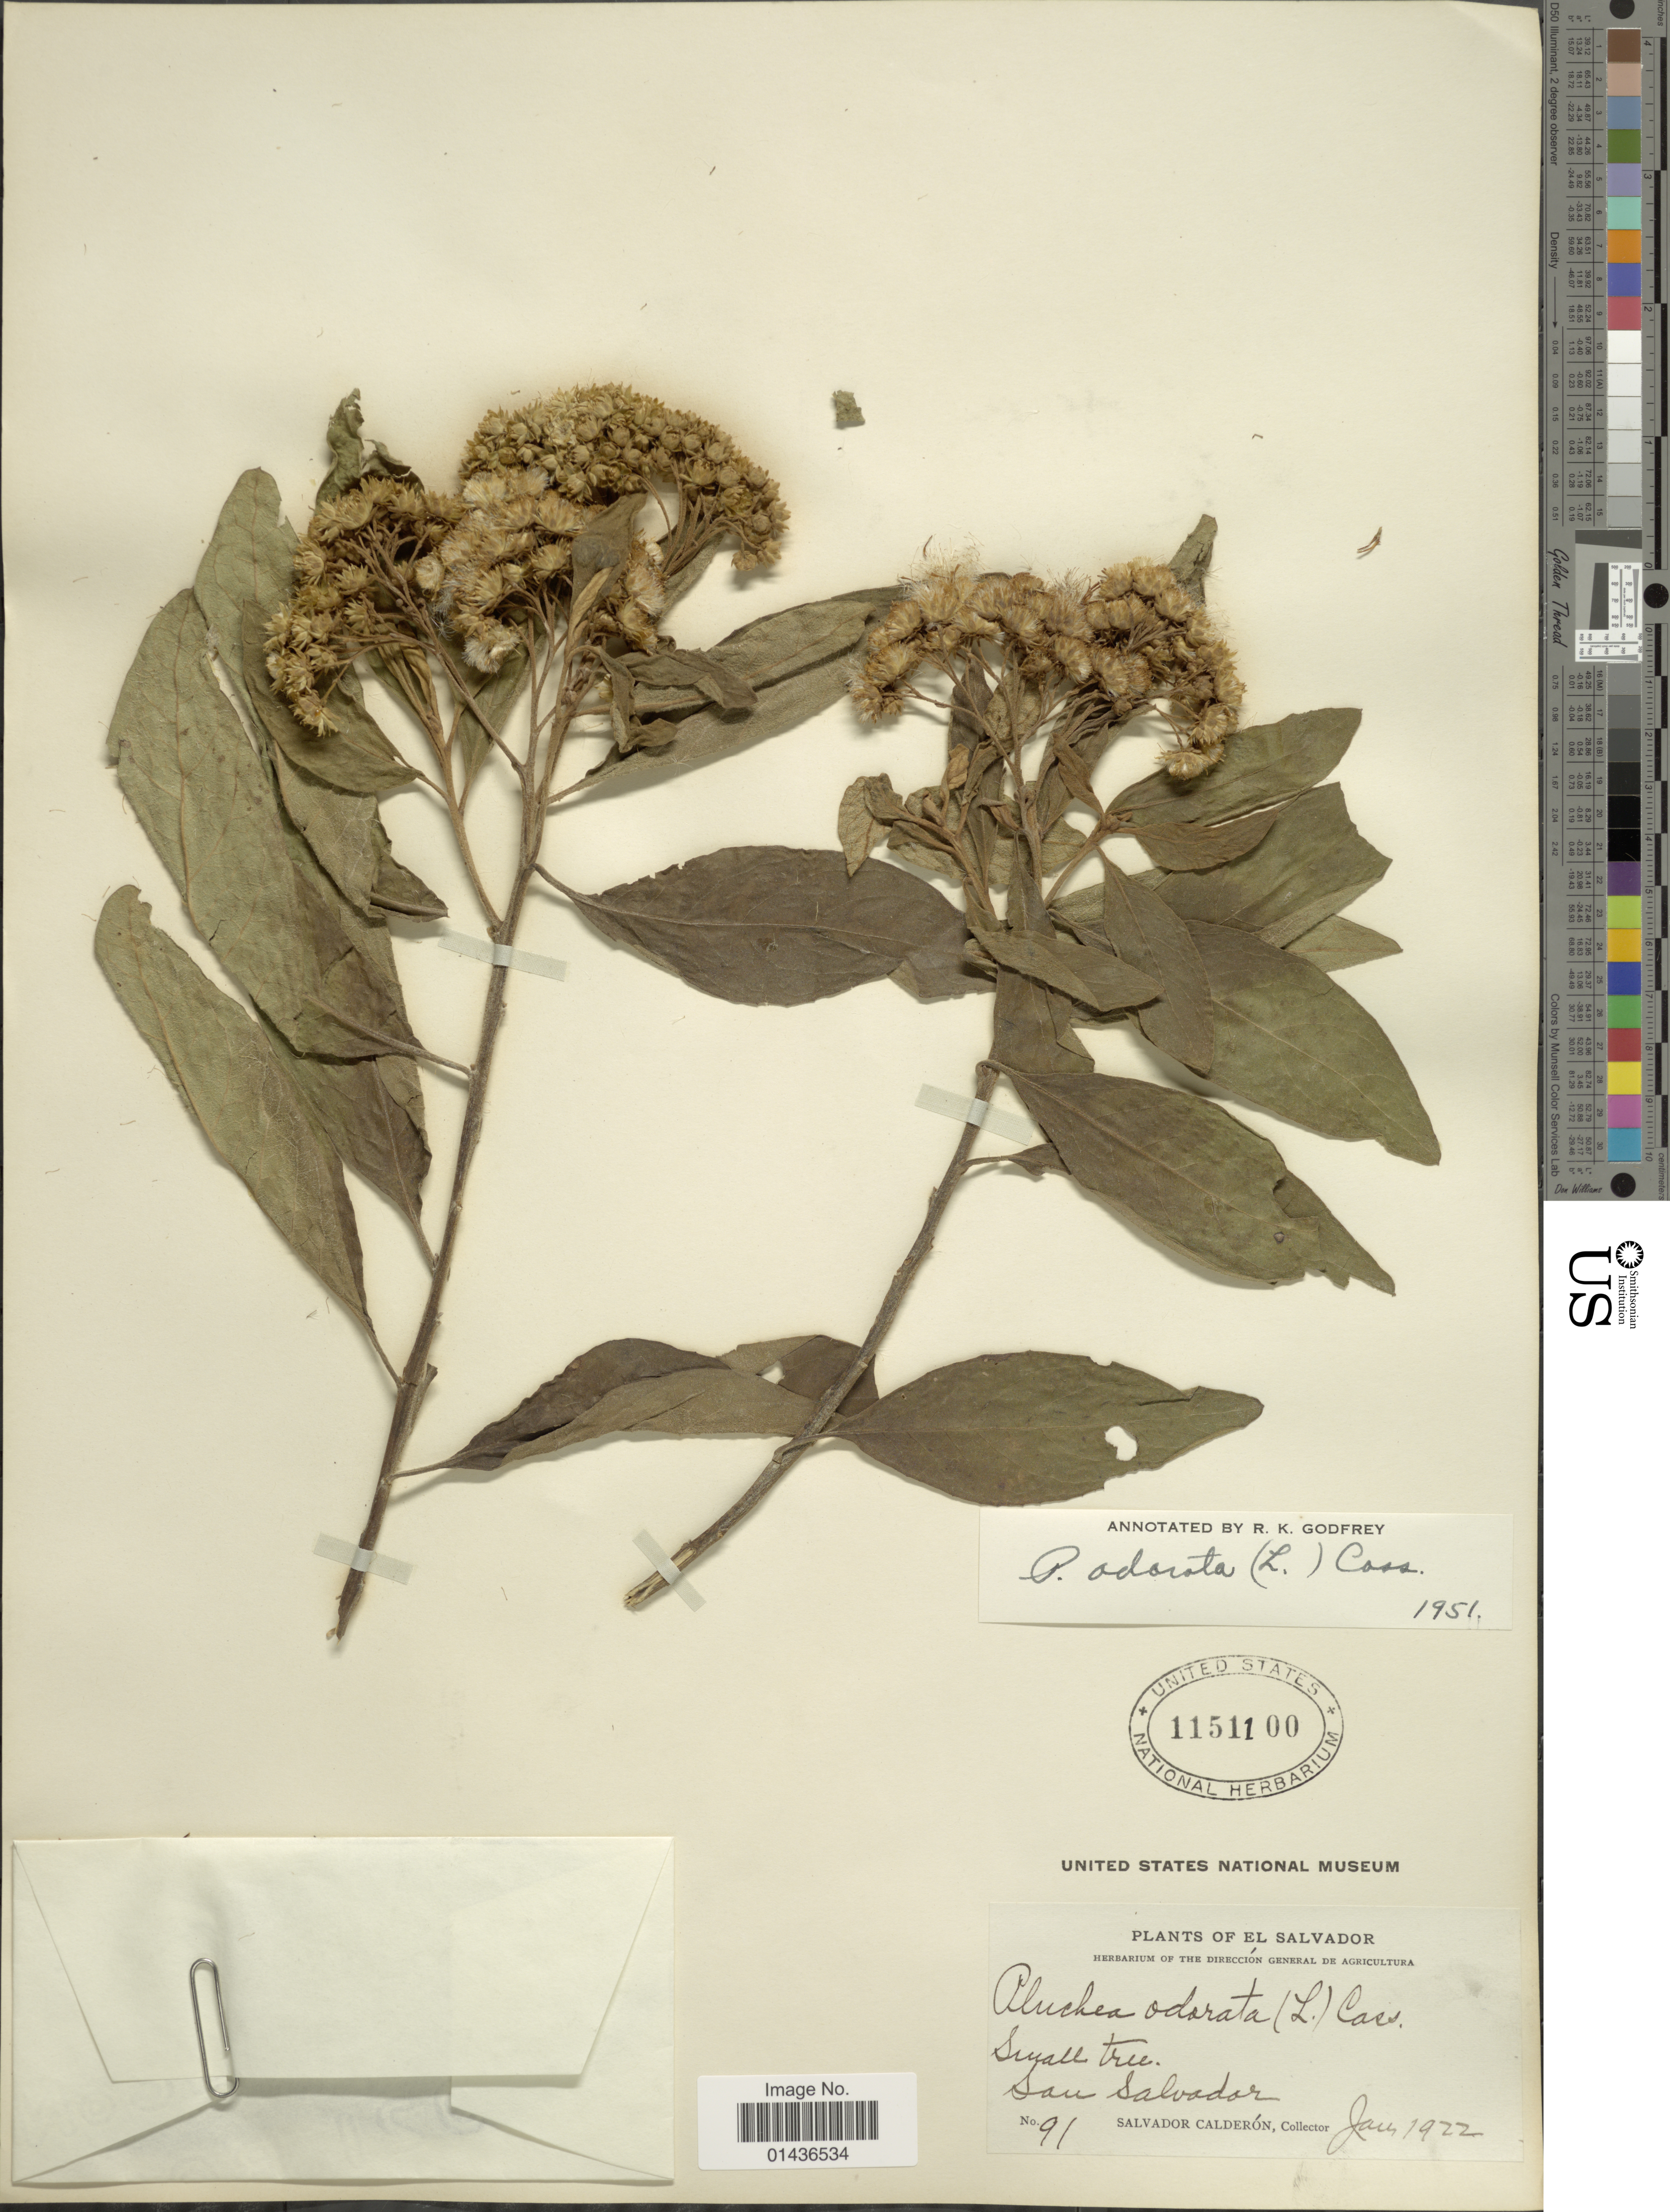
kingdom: Plantae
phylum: Tracheophyta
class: Magnoliopsida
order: Asterales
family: Asteraceae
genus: Pluchea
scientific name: Pluchea carolinensis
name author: (Jacq.) D. Don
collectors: S. Calderón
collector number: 91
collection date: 1922-01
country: El Salvador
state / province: San Salvador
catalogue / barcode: US 1151100